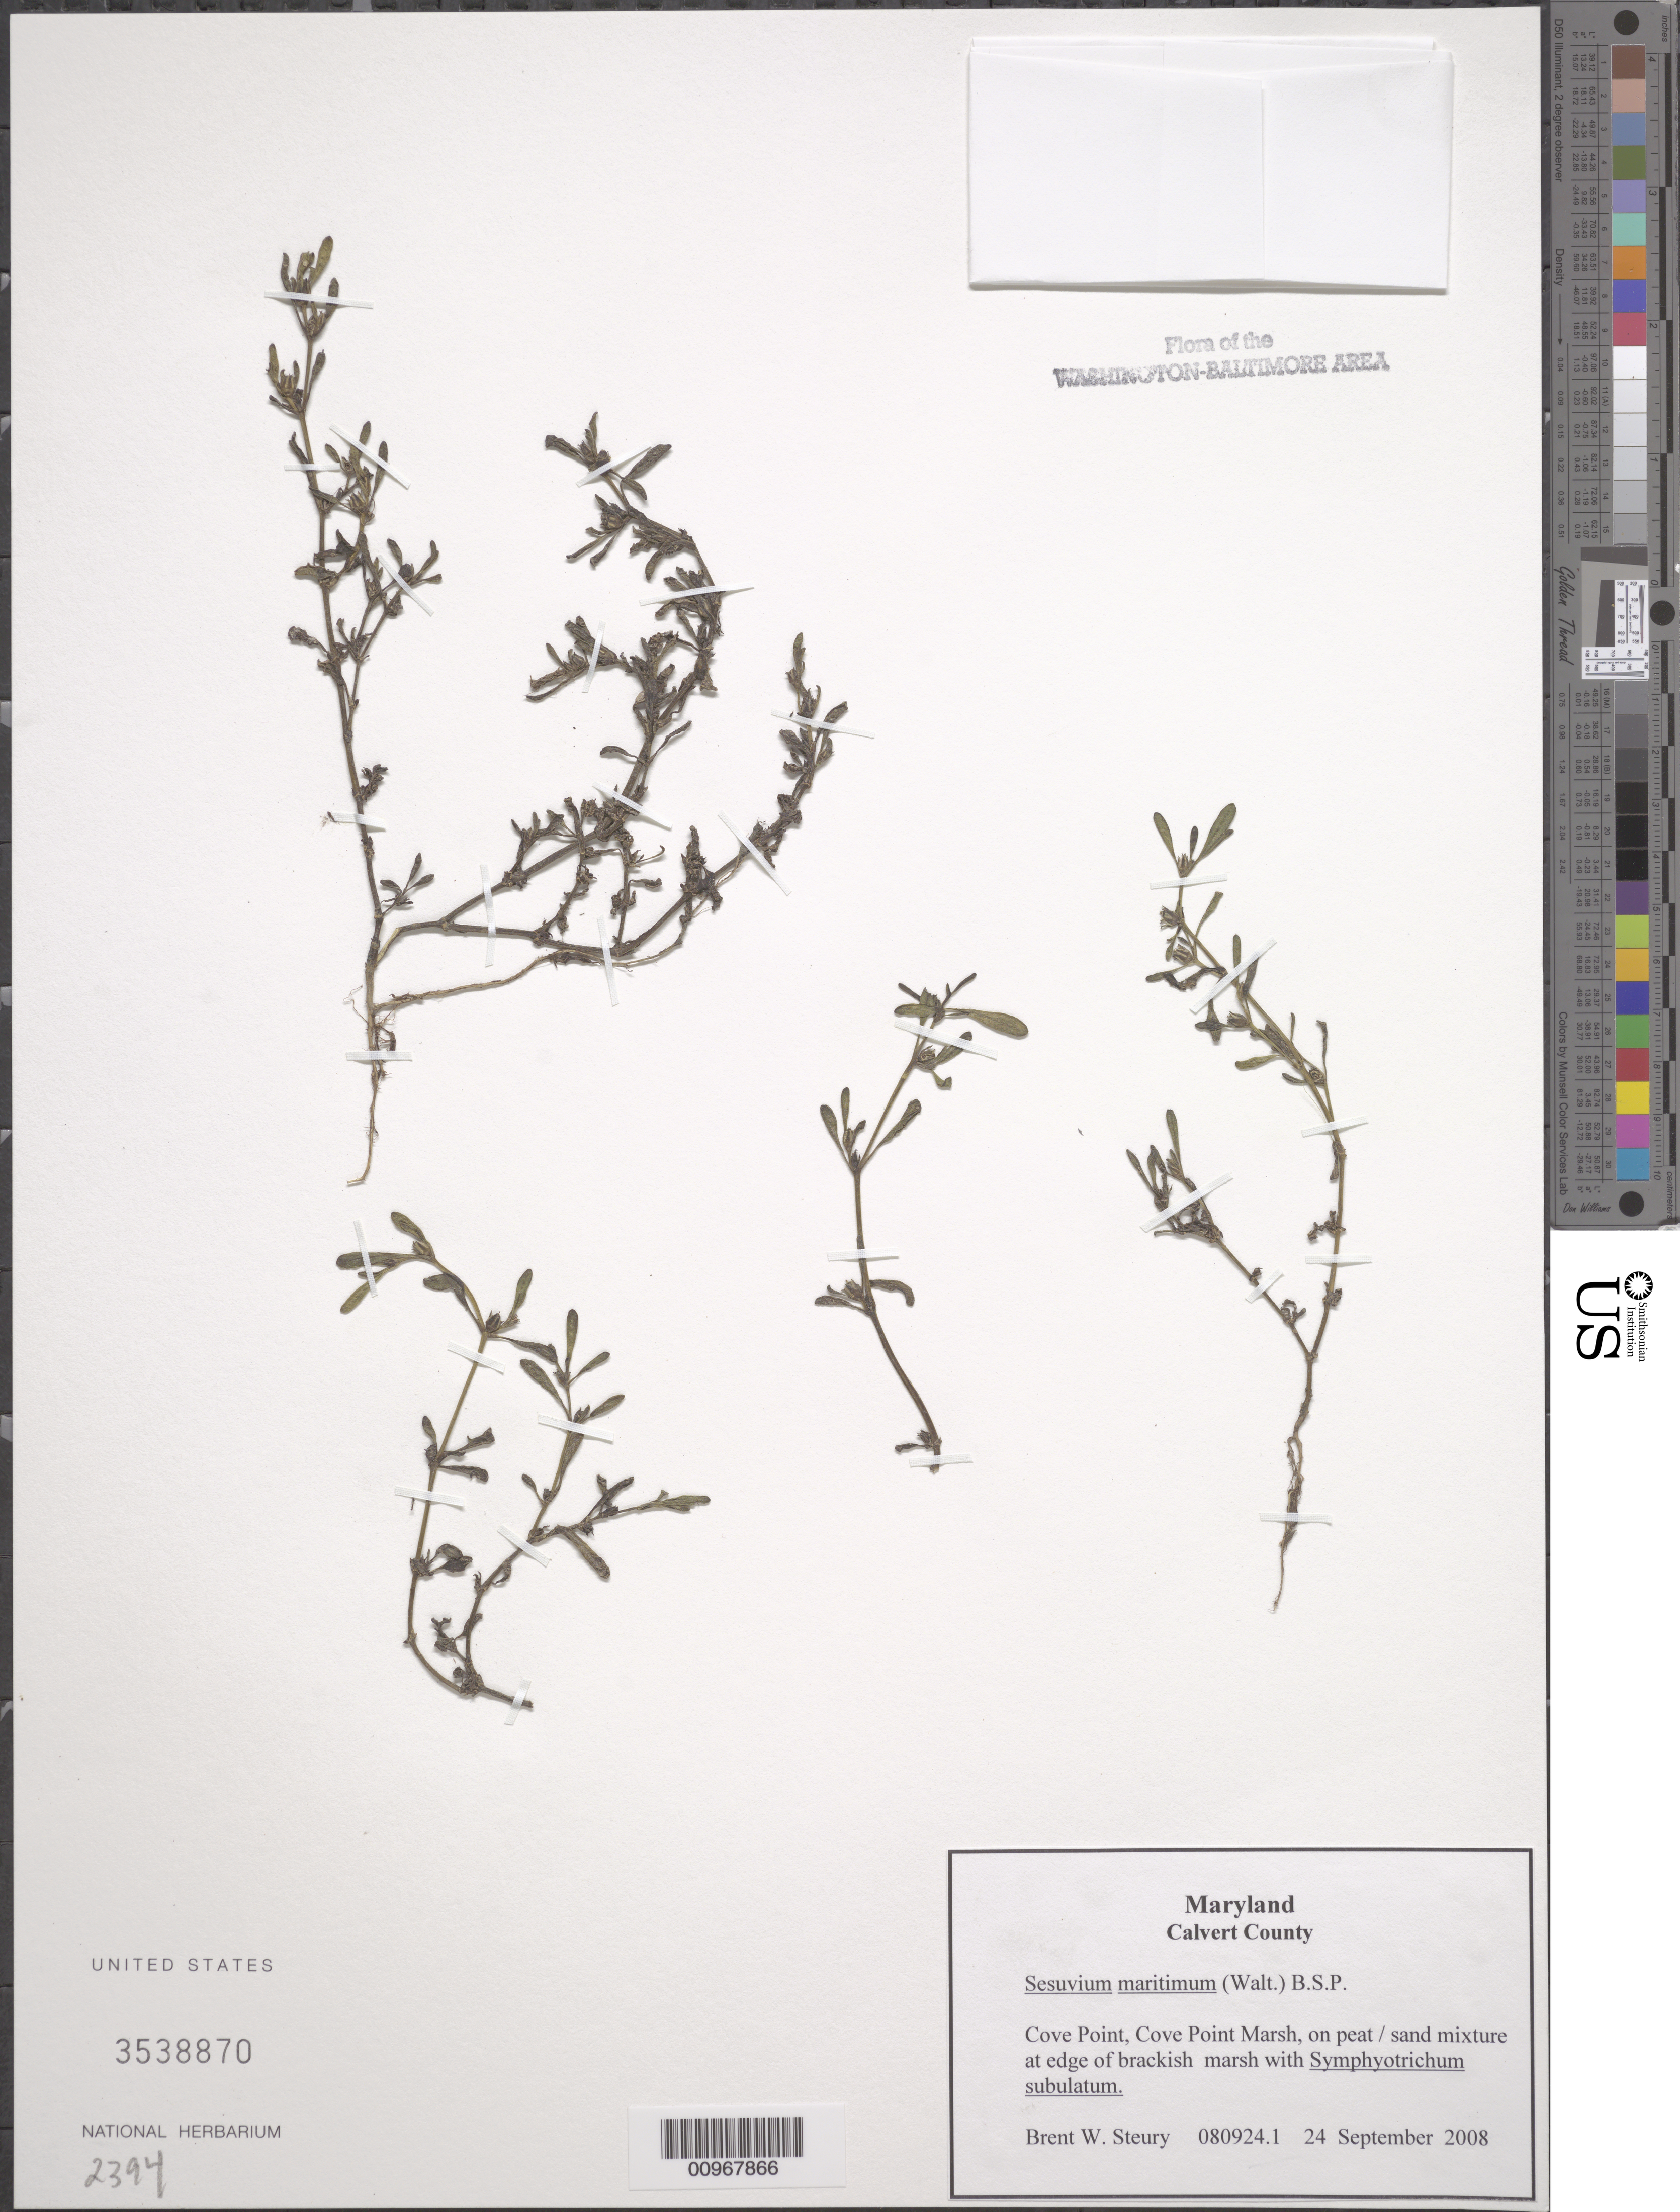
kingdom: Plantae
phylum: Tracheophyta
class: Magnoliopsida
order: Caryophyllales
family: Aizoaceae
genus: Sesuvium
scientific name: Sesuvium maritimum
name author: (Walter) Britton, Stearns & Poggenb.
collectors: B. Steury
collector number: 080924.1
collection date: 2008-09-24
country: United States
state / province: Maryland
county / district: Calvert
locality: Cove Point, Cove Point Marsh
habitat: on peat/sand mixture at edge of brackish marsh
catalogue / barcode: US 3538870